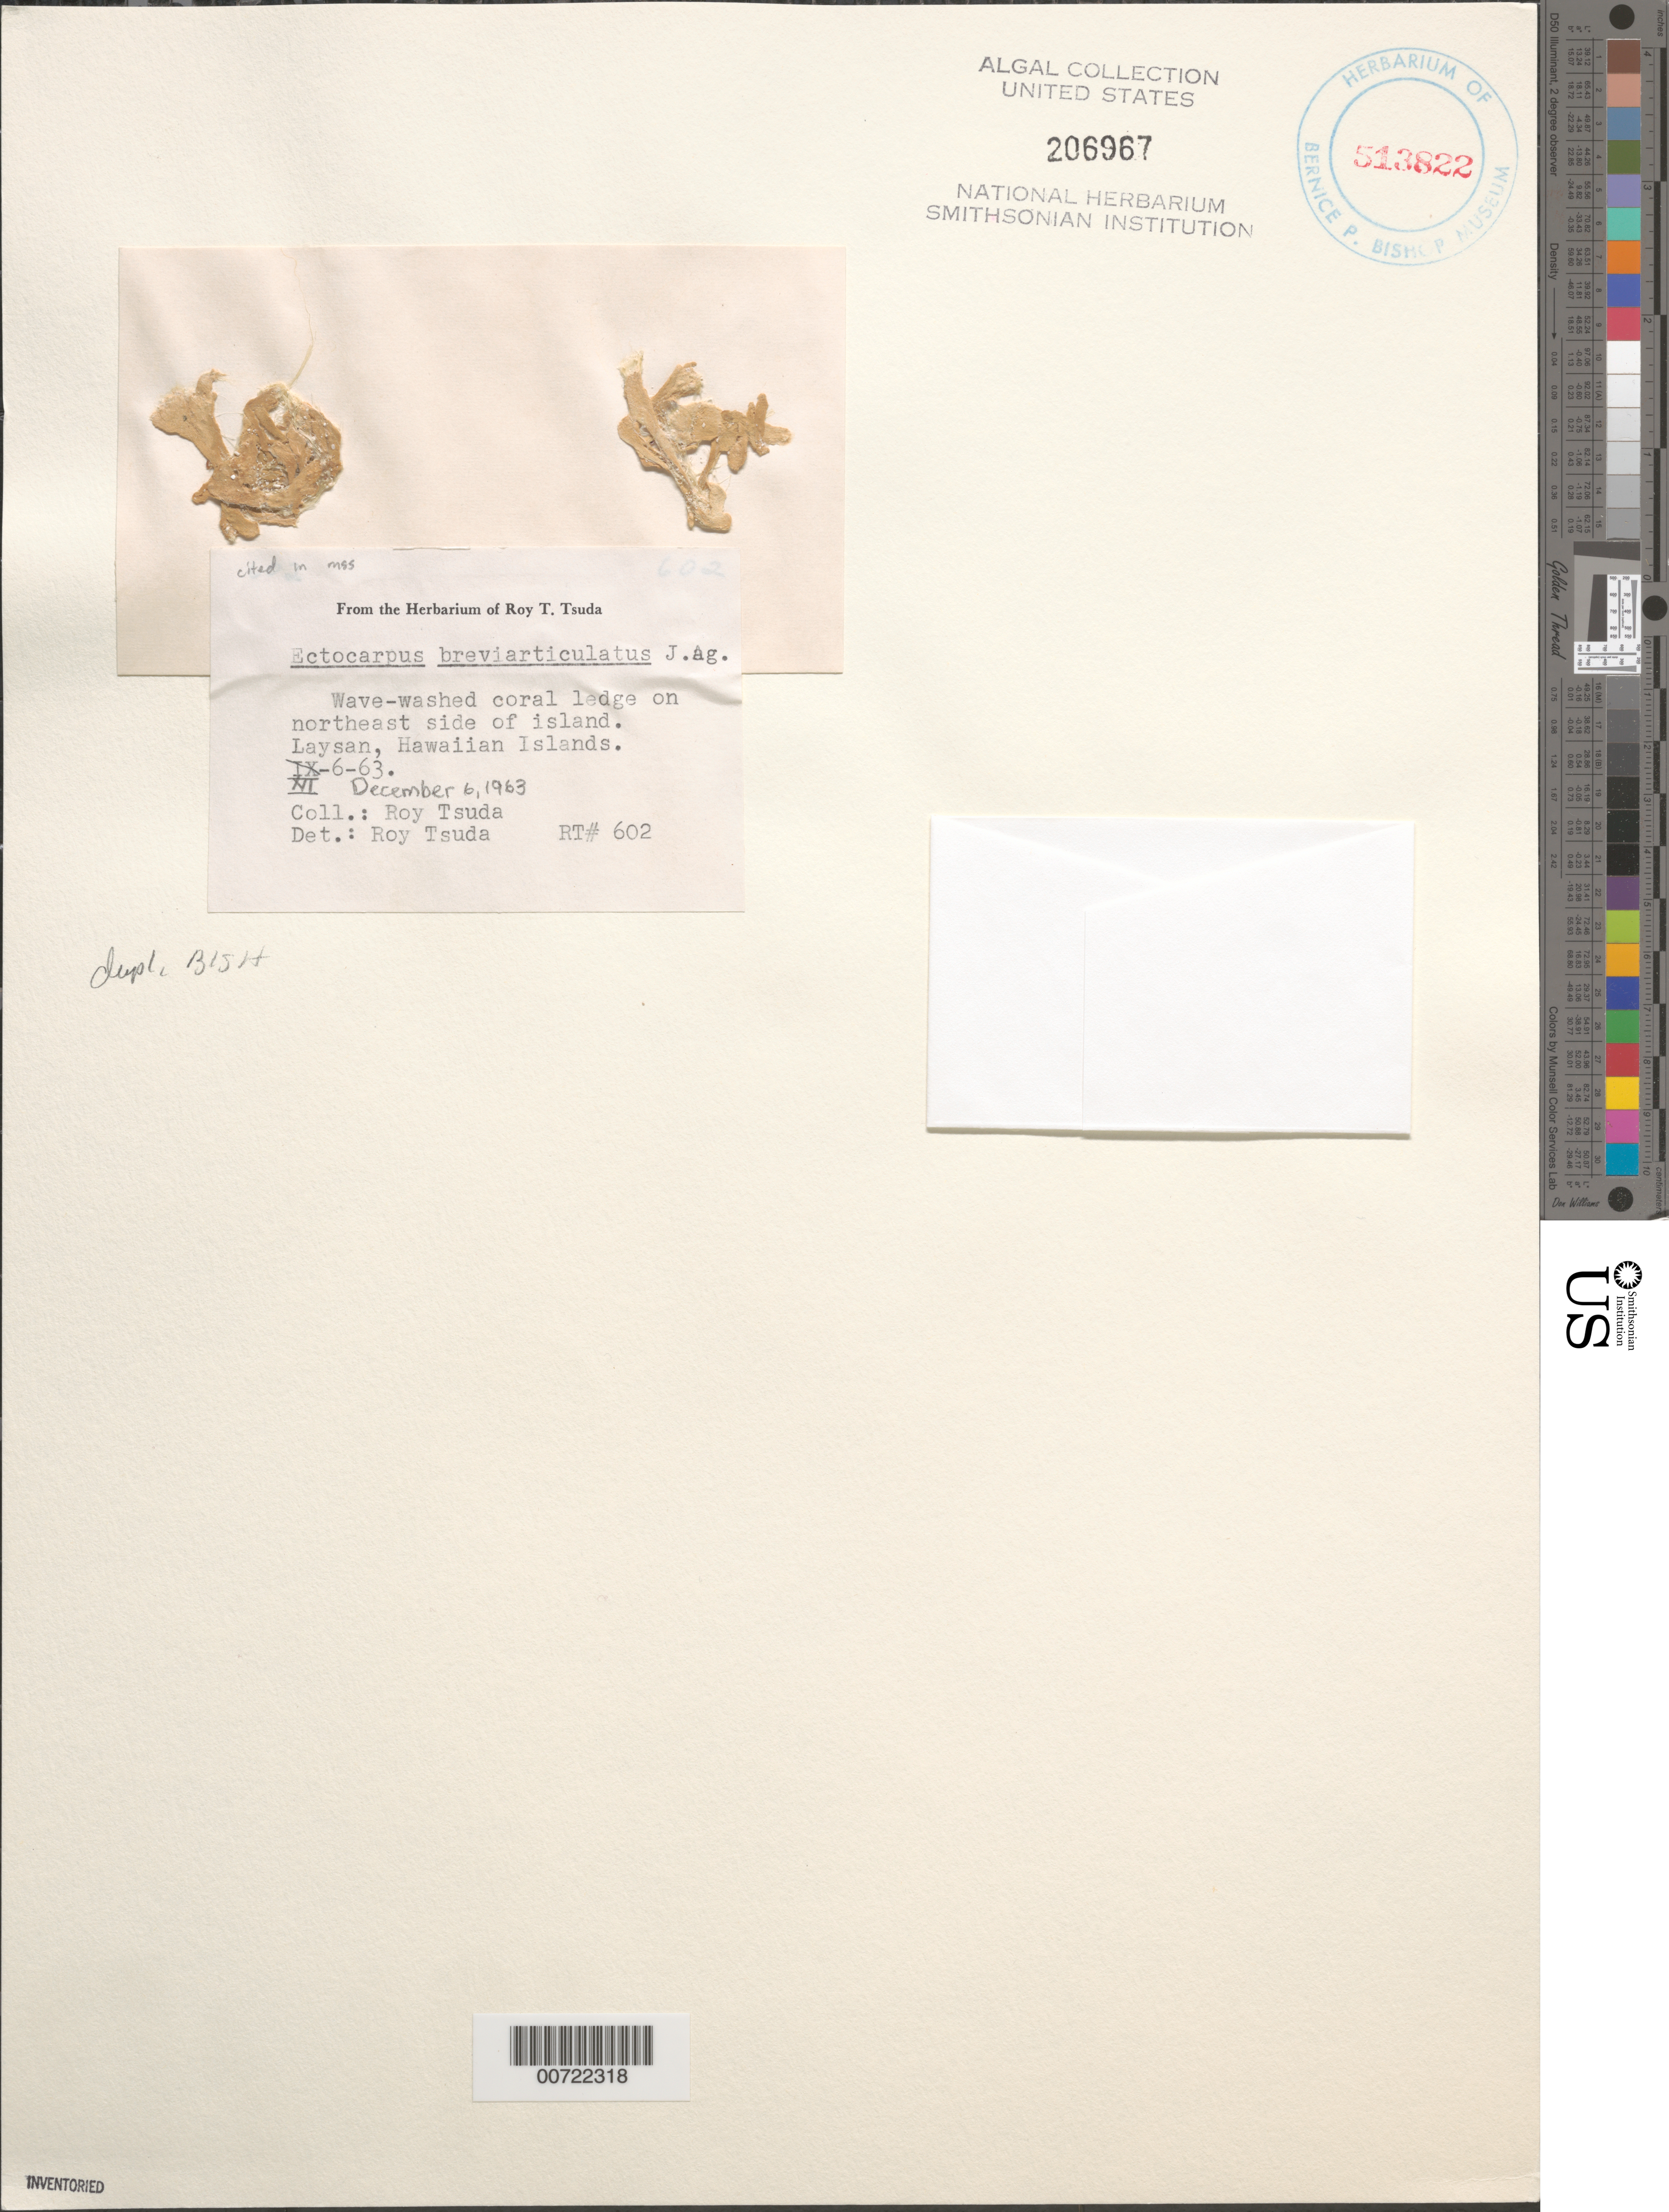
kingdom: Chromista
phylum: Ochrophyta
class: Phaeophyceae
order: Scytothamnales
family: Asteronemataceae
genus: Asteronema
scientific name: Asteronema breviarticulatum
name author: (J. Agardh) Ouriques & Bouzon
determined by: Algae name updating Project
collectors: R. Tsuda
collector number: RT 602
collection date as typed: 06 Dec 1963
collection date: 1963-12-06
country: United States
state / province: Hawaii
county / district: Honolulu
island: Laysan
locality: Coral ledge, northeast side of island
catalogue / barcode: US 206967